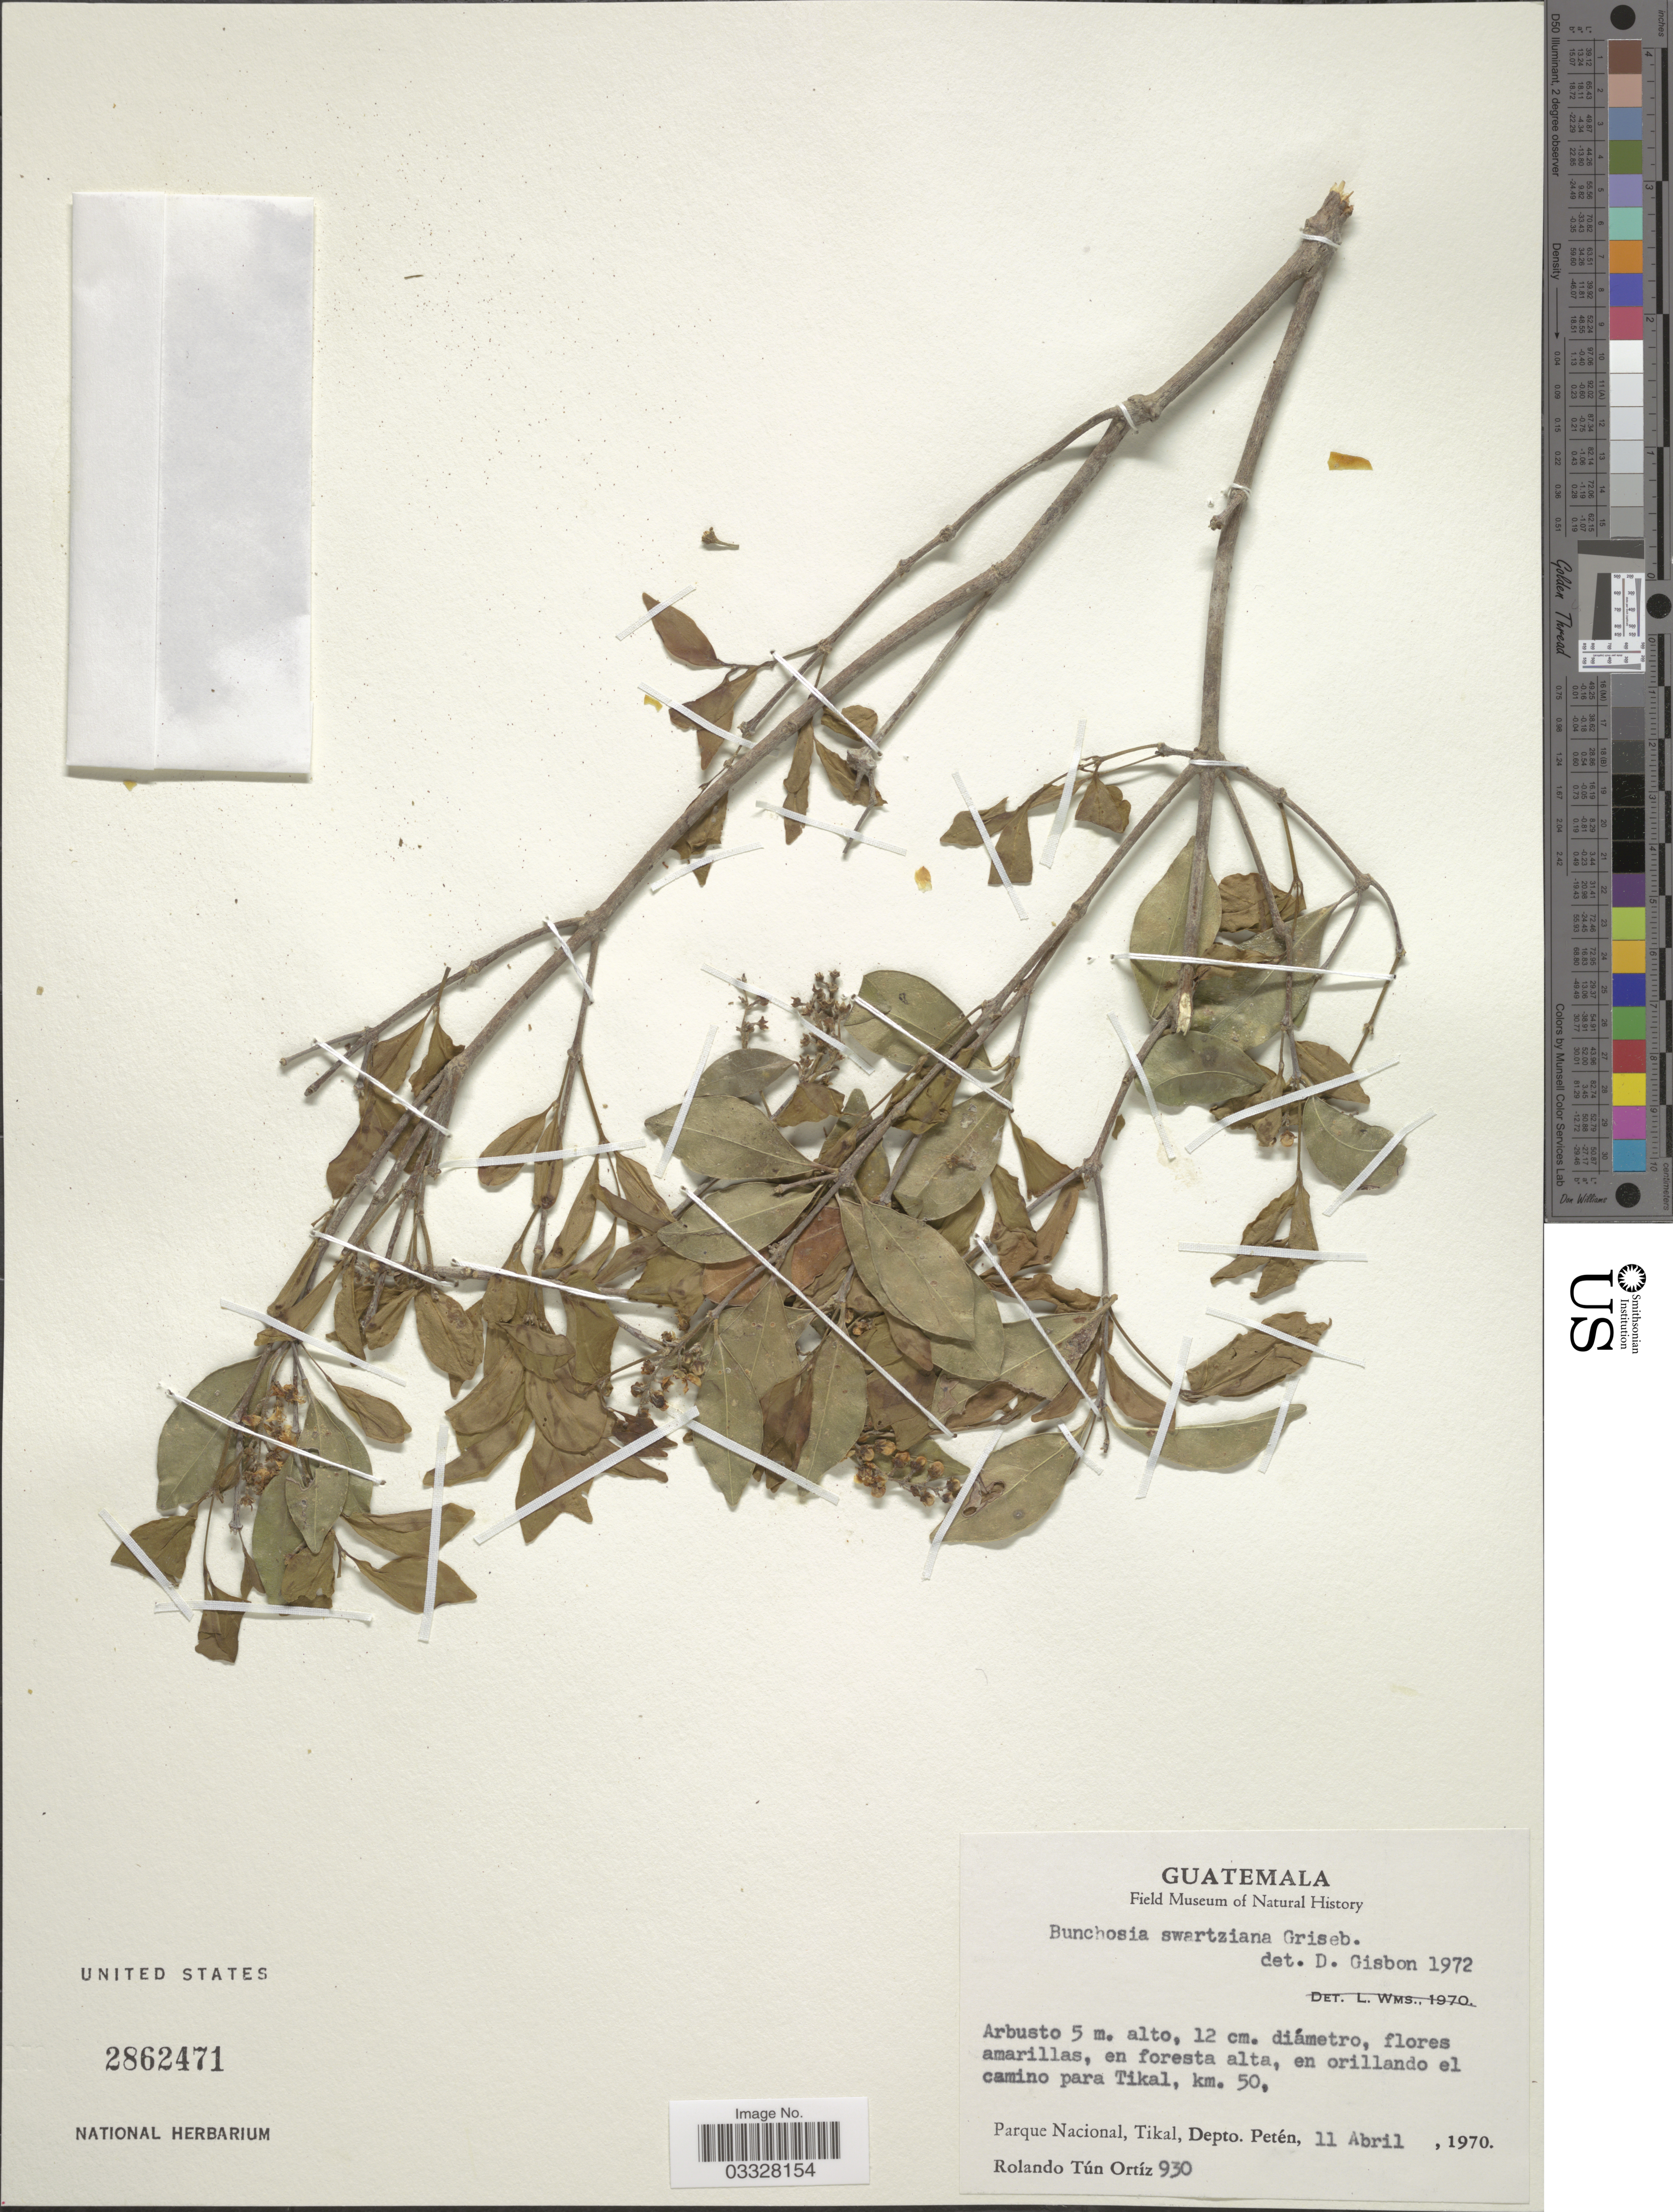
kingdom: Plantae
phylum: Tracheophyta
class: Magnoliopsida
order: Malpighiales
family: Malpighiaceae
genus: Bunchosia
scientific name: Bunchosia swartziana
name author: Griseb.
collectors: R. Tún Ortíz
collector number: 930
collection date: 1970-04-11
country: Guatemala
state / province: El Petén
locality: En orillando el camino para tikal, km. 50. Parque Nacional, Tikal, Depto. Petén.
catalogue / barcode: US 2862471